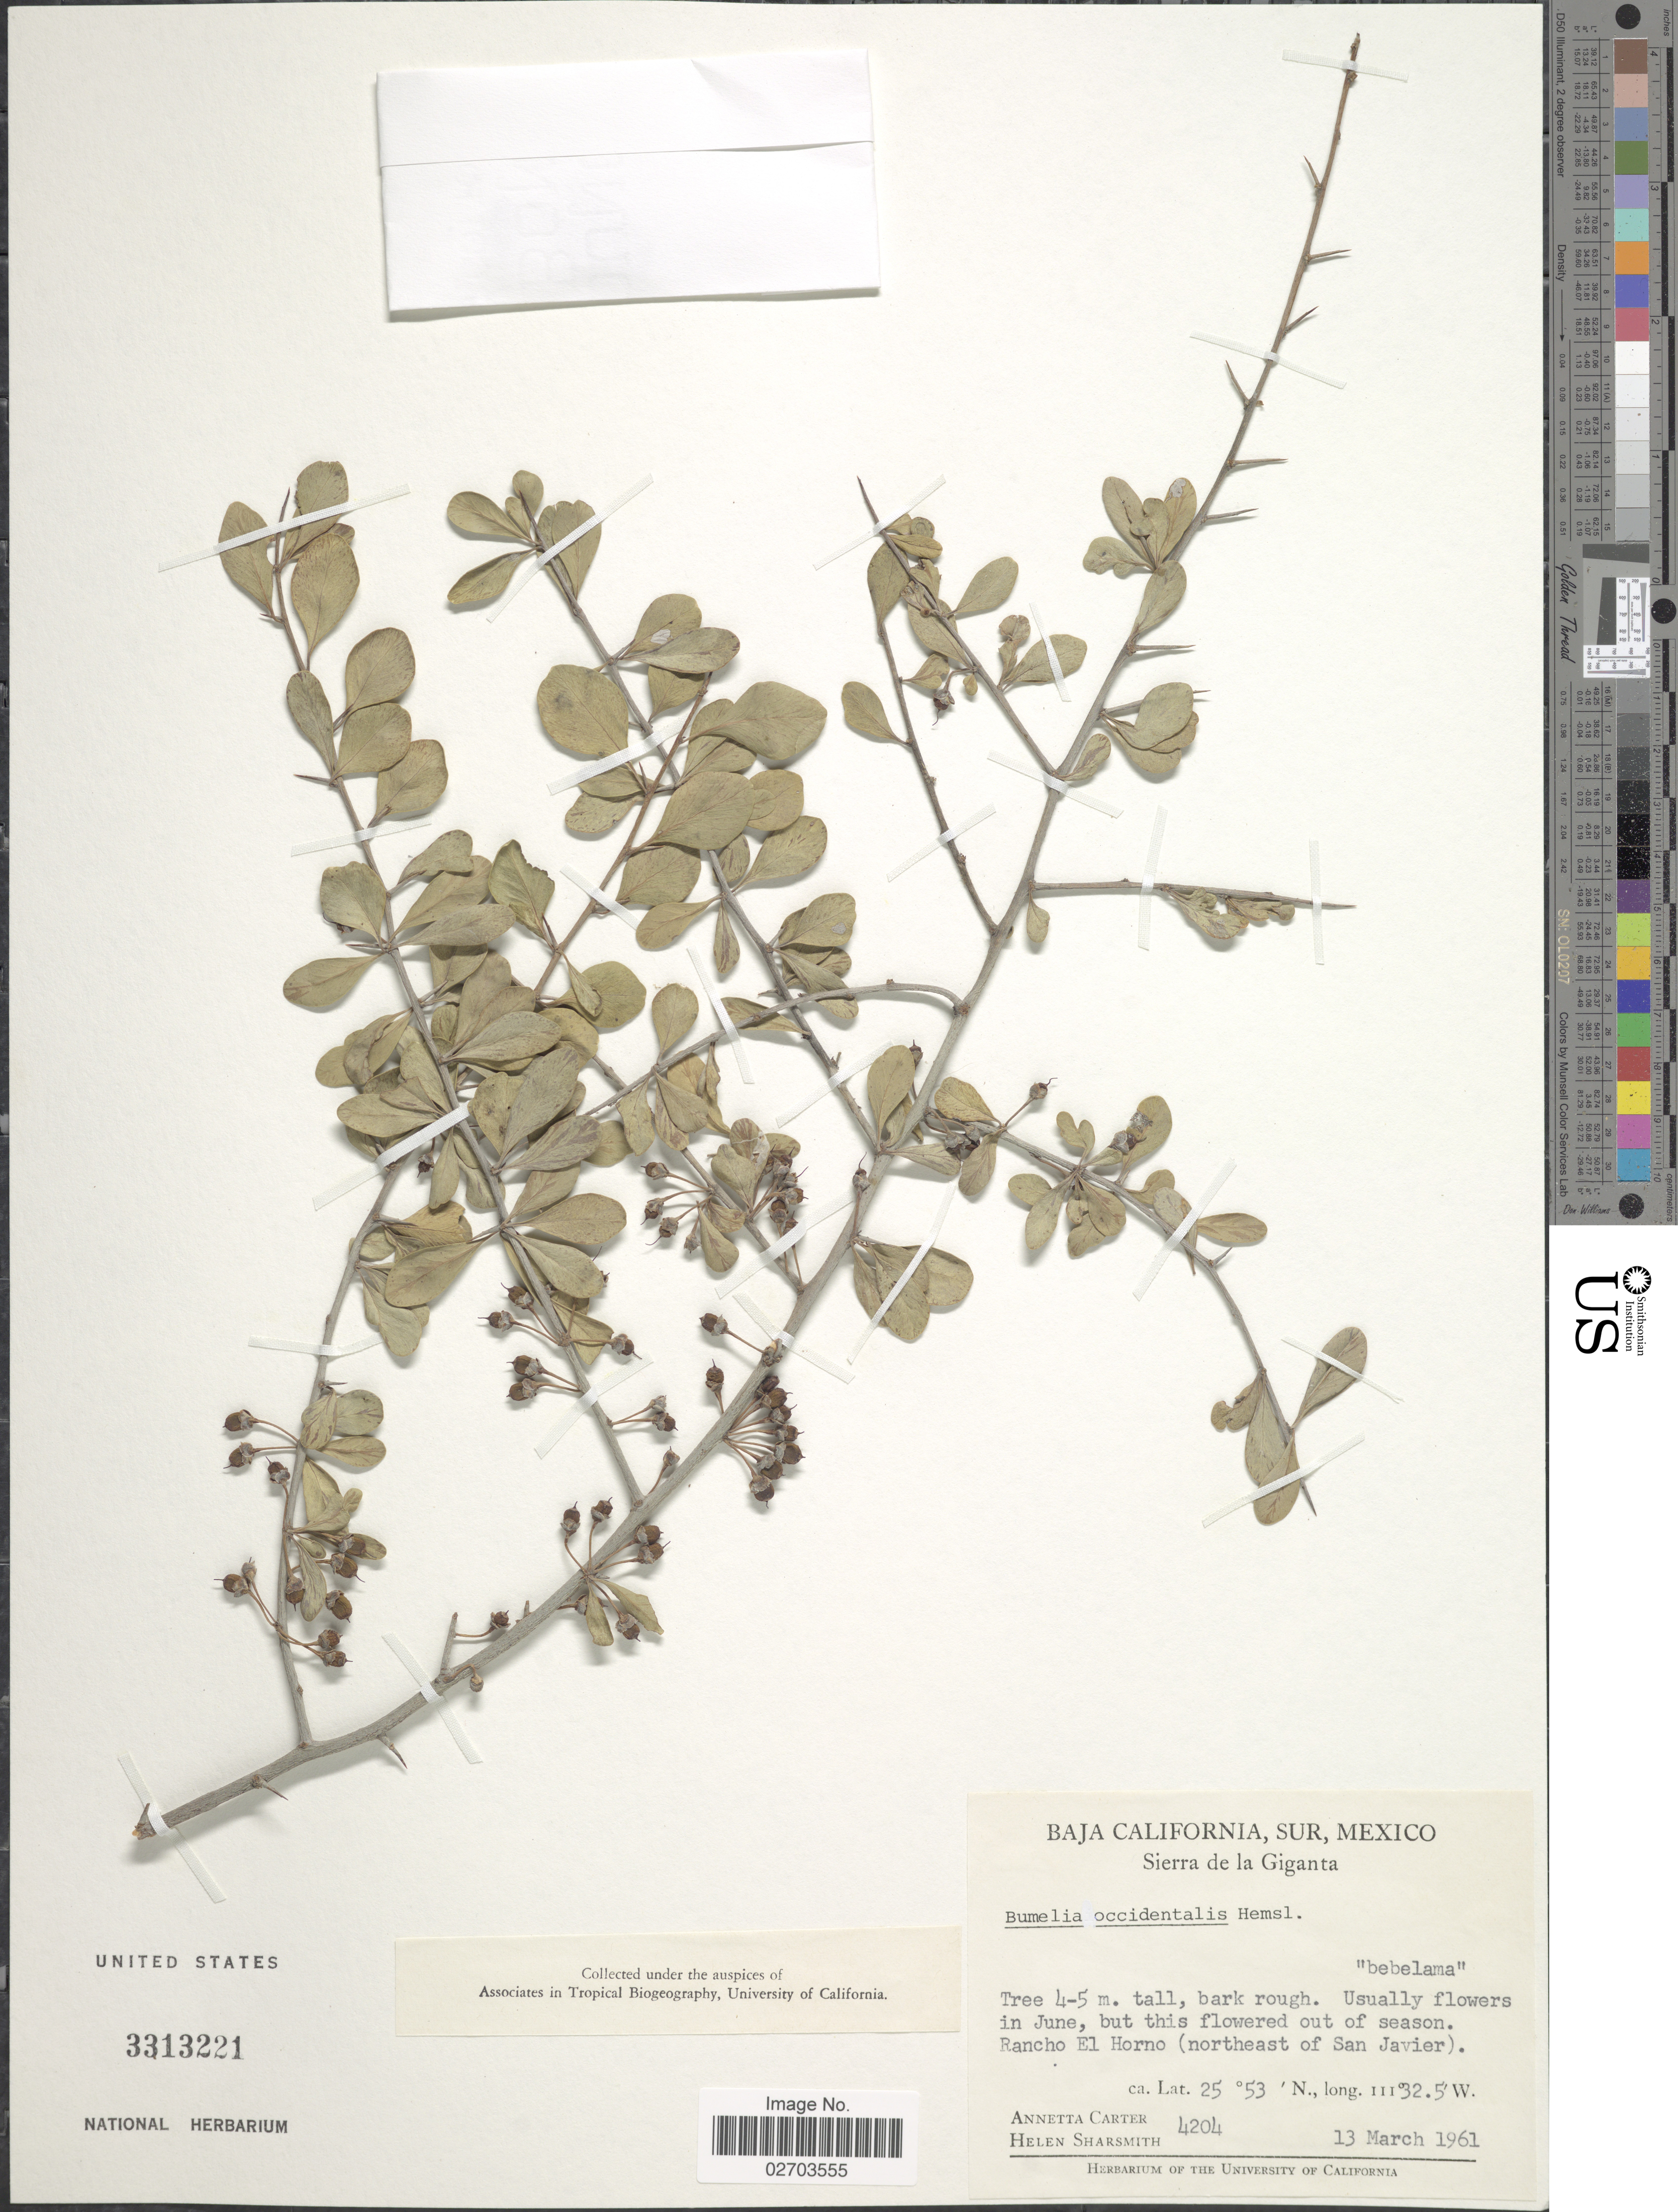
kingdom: Plantae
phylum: Tracheophyta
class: Magnoliopsida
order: Ericales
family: Sapotaceae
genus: Sideroxylon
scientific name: Sideroxylon occidentale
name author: (Hemsl.) T.D. Penn.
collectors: A. Carter & H. Sharsmith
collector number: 4204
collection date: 1961-03-13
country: Mexico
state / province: Baja California Sur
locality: Sierra de la Giganta, Rancho El Horno (northeast of San Javier)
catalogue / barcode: US 3313221